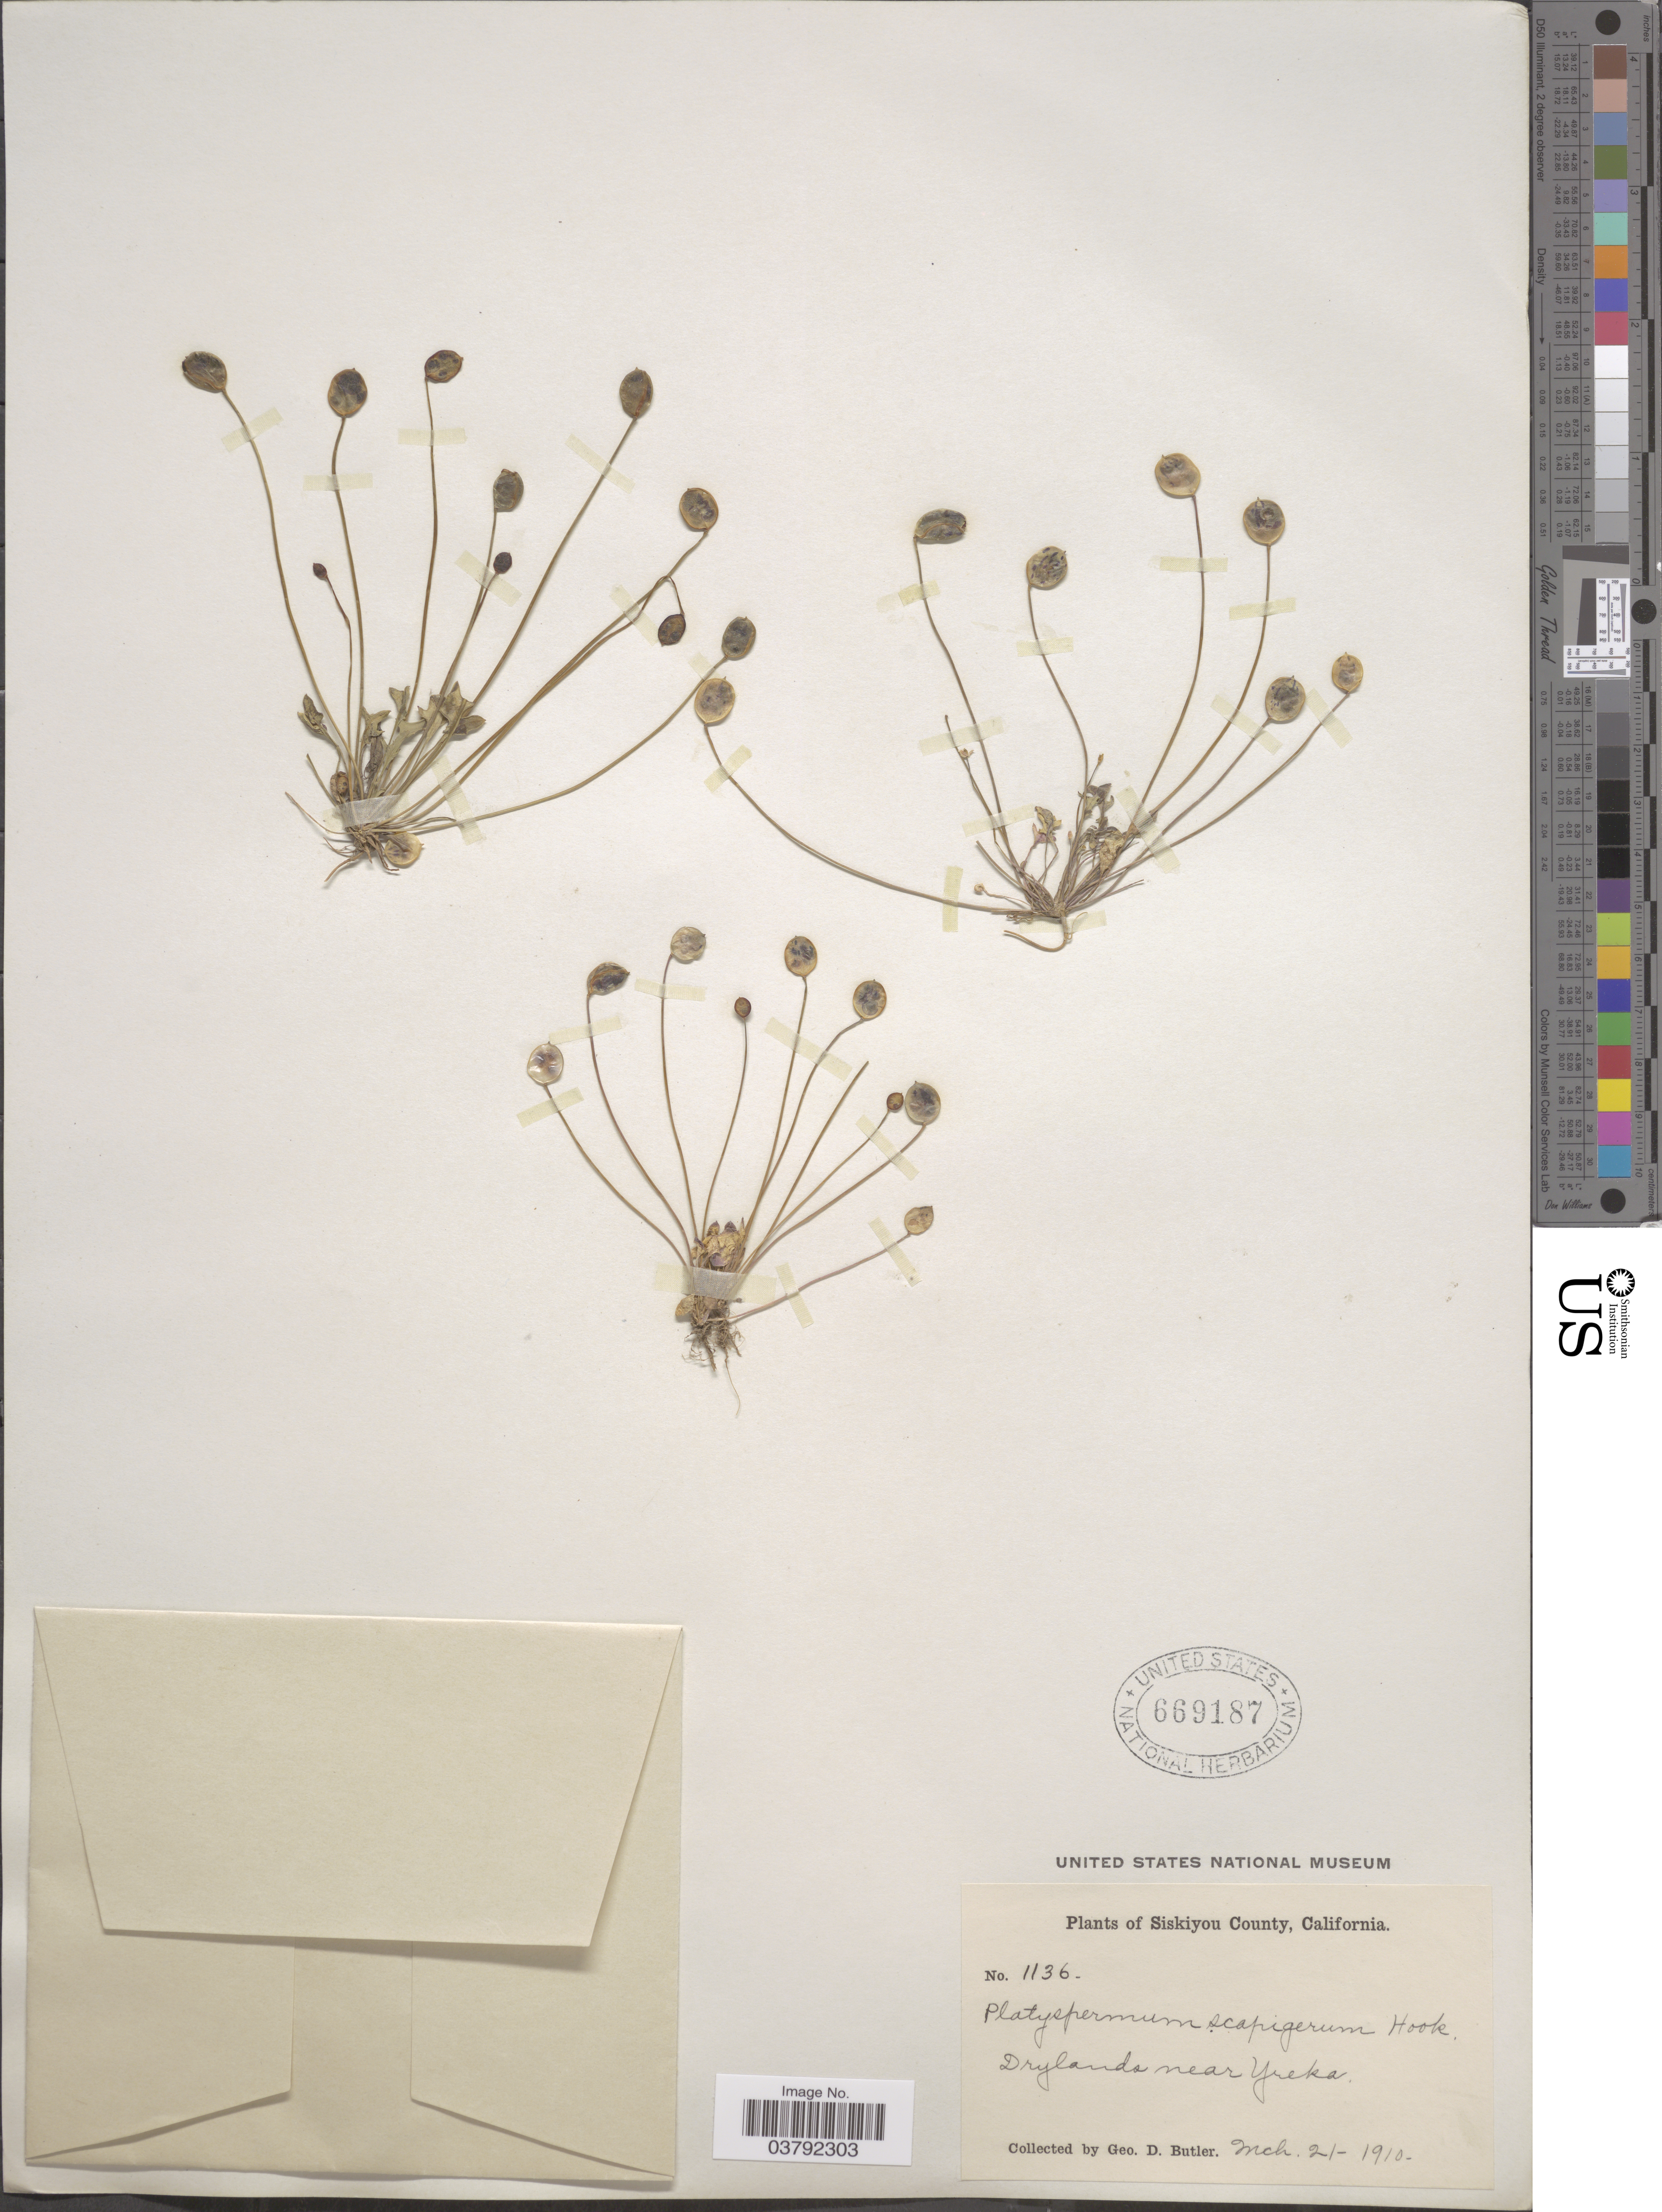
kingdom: Plantae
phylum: Tracheophyta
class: Magnoliopsida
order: Brassicales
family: Brassicaceae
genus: Idahoa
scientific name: Idahoa scapigera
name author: A. Nelson & J.F. Macbr.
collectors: G. D. Butler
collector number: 1136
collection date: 1910-03-21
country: United States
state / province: California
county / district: Siskiyou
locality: Siskiyou County. Drylands near Yreka.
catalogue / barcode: US 669187